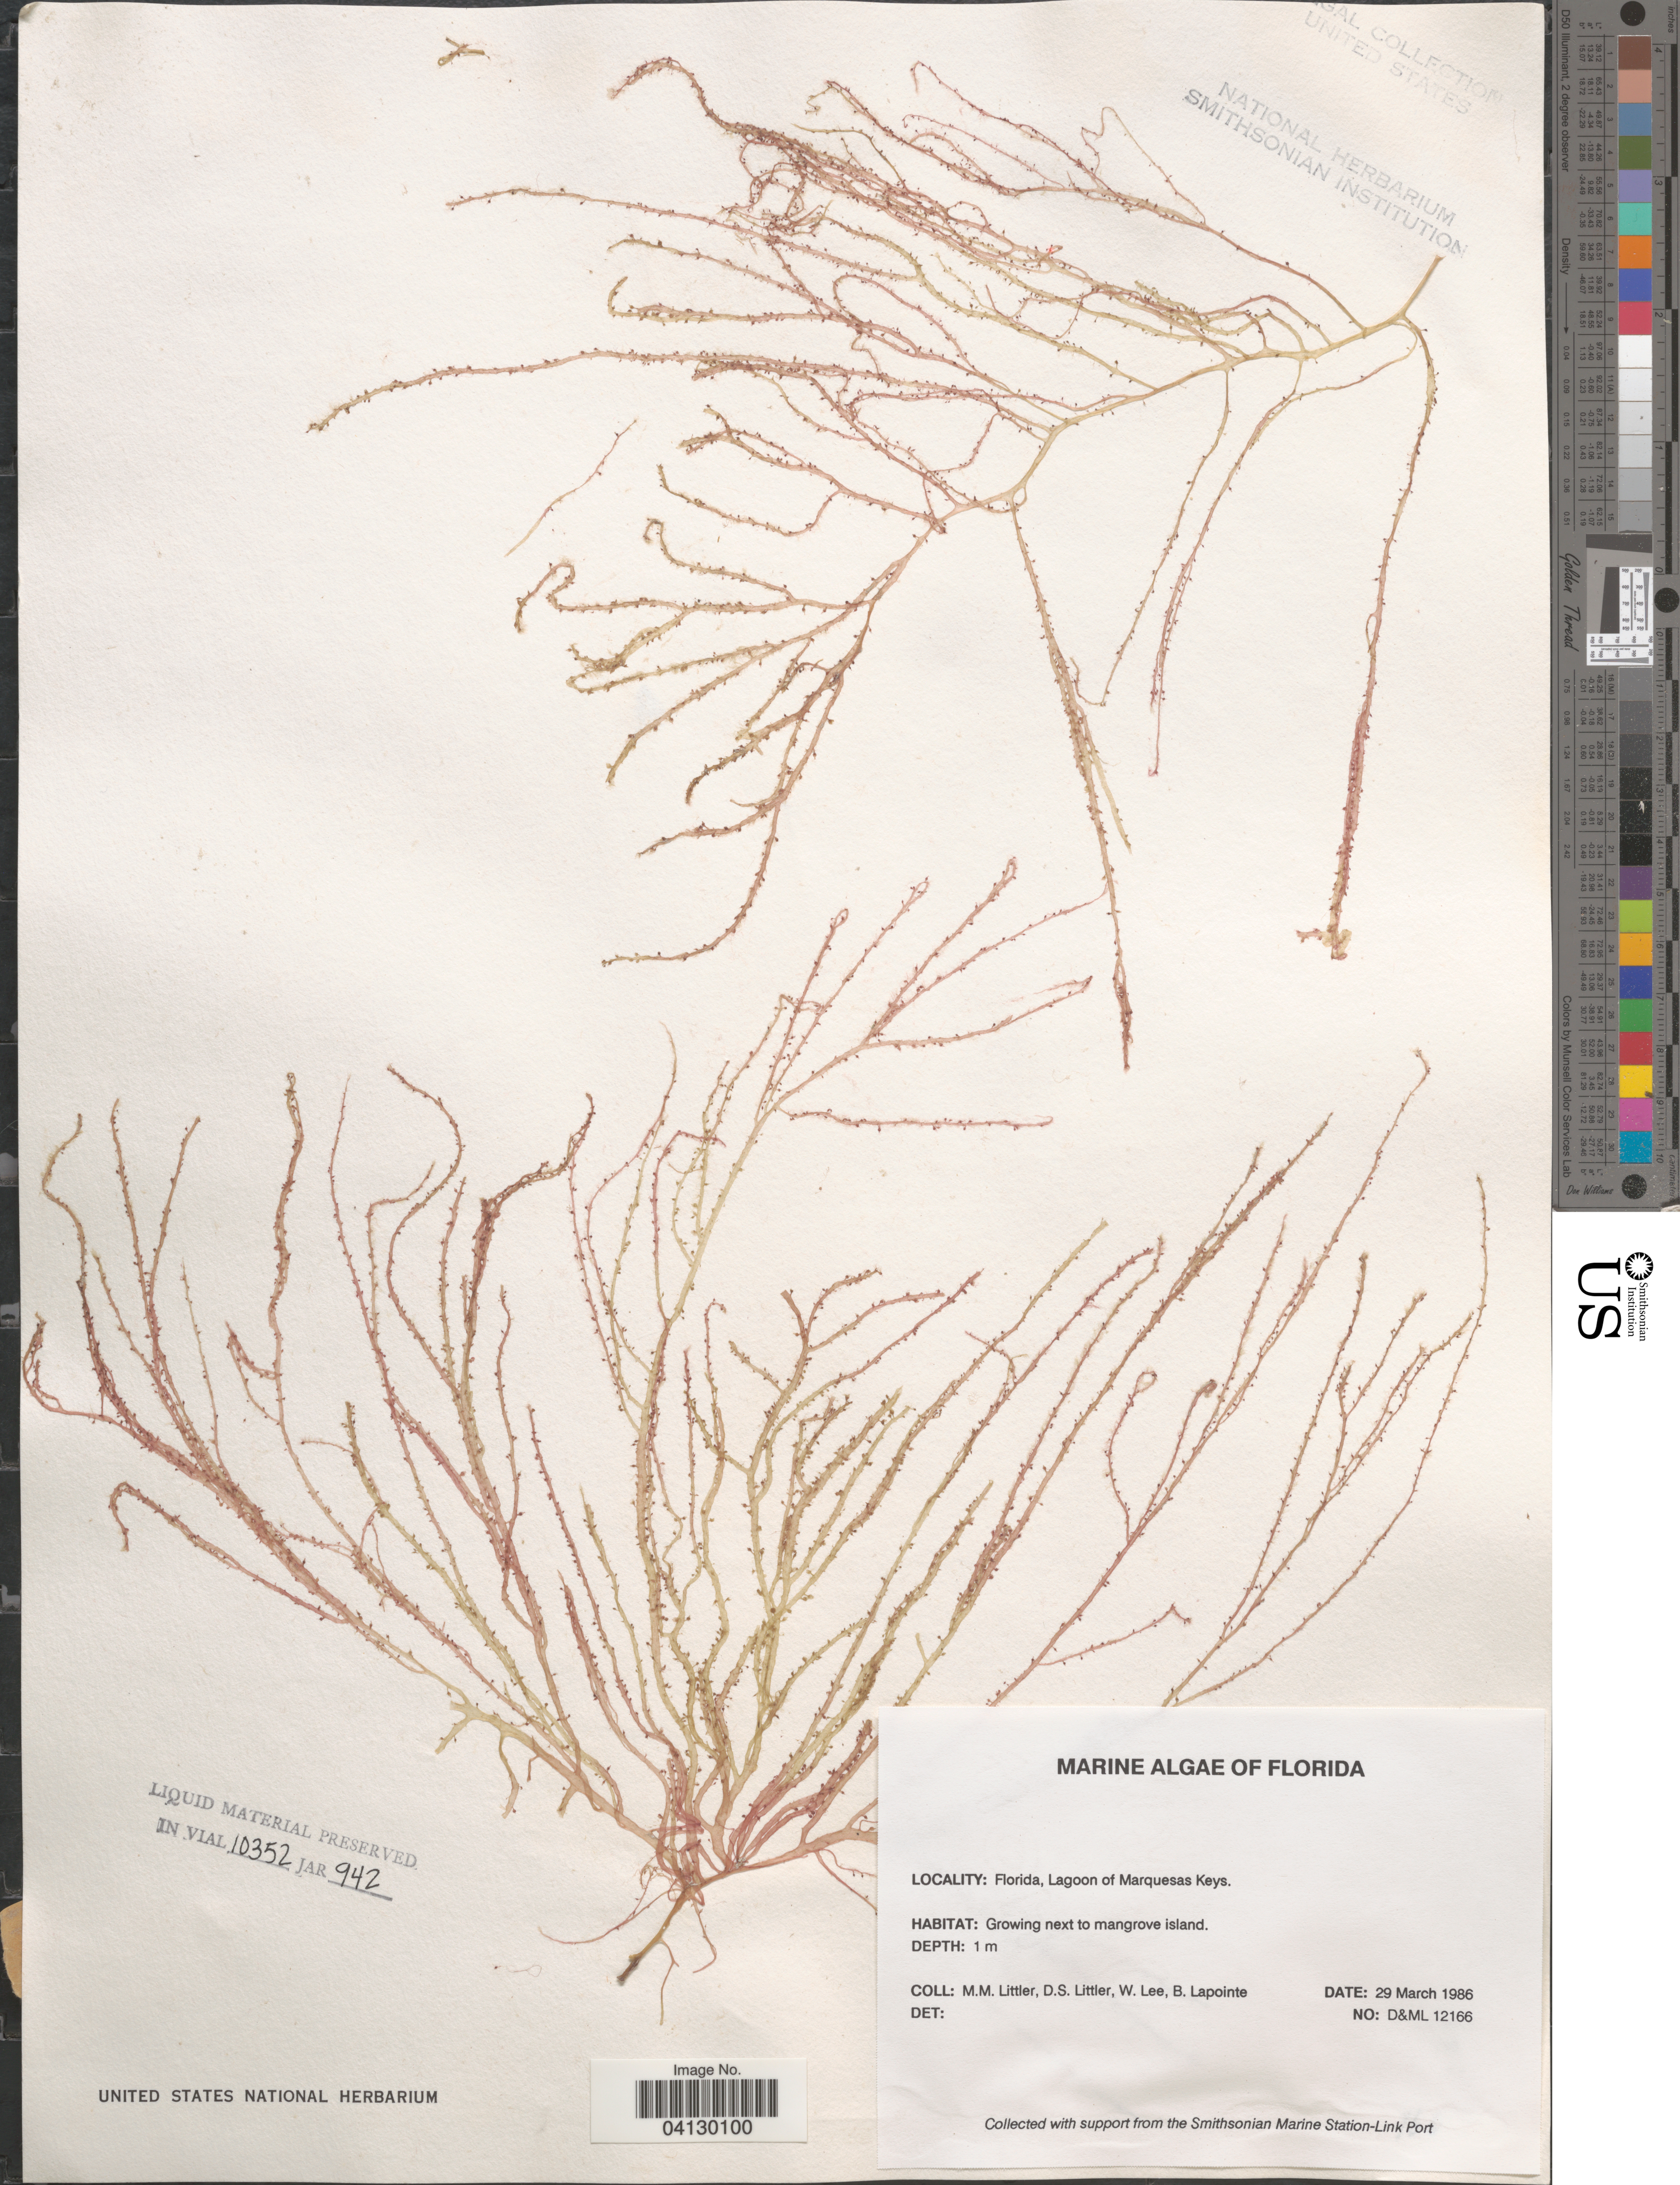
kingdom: Plantae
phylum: Rhodophyta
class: Florideophyceae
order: Corallinales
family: Corallinaceae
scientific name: Crustose Coralline Algae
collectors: D. S. Littler, W. Lee & B. Lapointe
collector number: D&ML 12166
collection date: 1986-03-29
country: United States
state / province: Florida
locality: Lagoon of the Marquesas Keys.